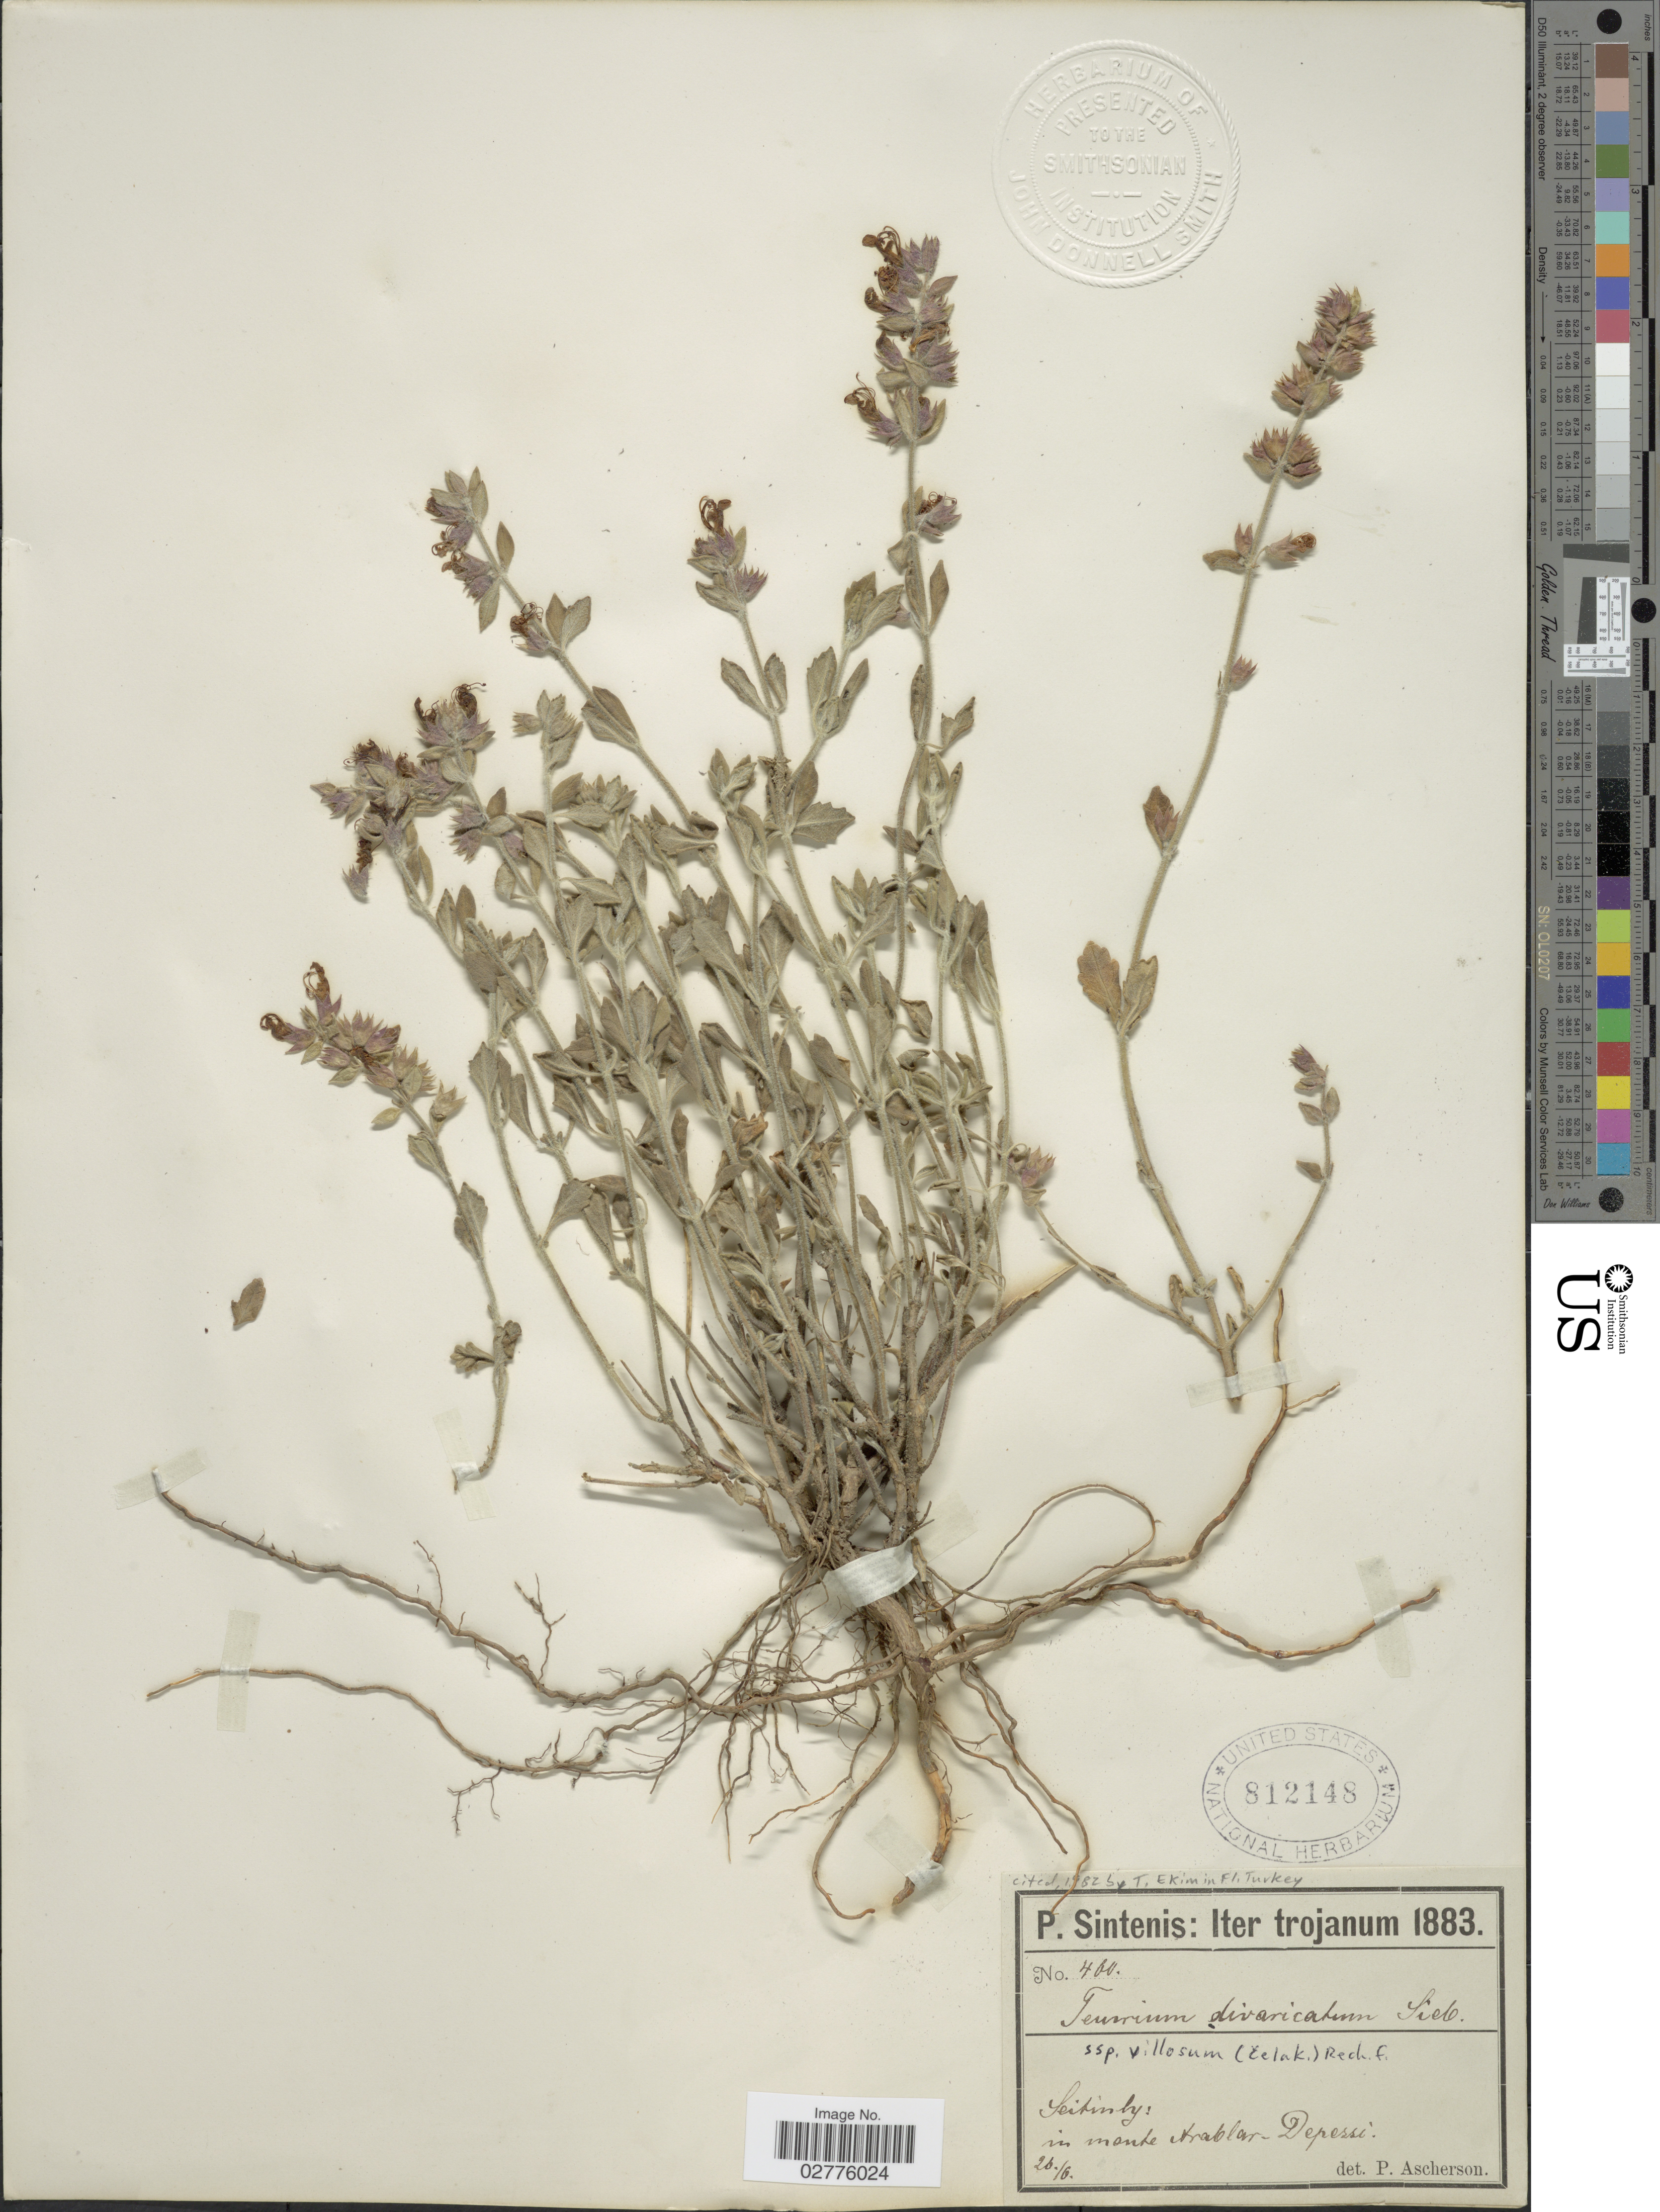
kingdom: Plantae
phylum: Tracheophyta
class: Magnoliopsida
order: Lamiales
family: Lamiaceae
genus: Teucrium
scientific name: Teucrium divaricatum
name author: Sieber ex Heldr.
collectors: P. Sintenis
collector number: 460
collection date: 1883-06-26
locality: Seitinby [interpreted]: in monte Arablar-Depessi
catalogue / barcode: US 812148